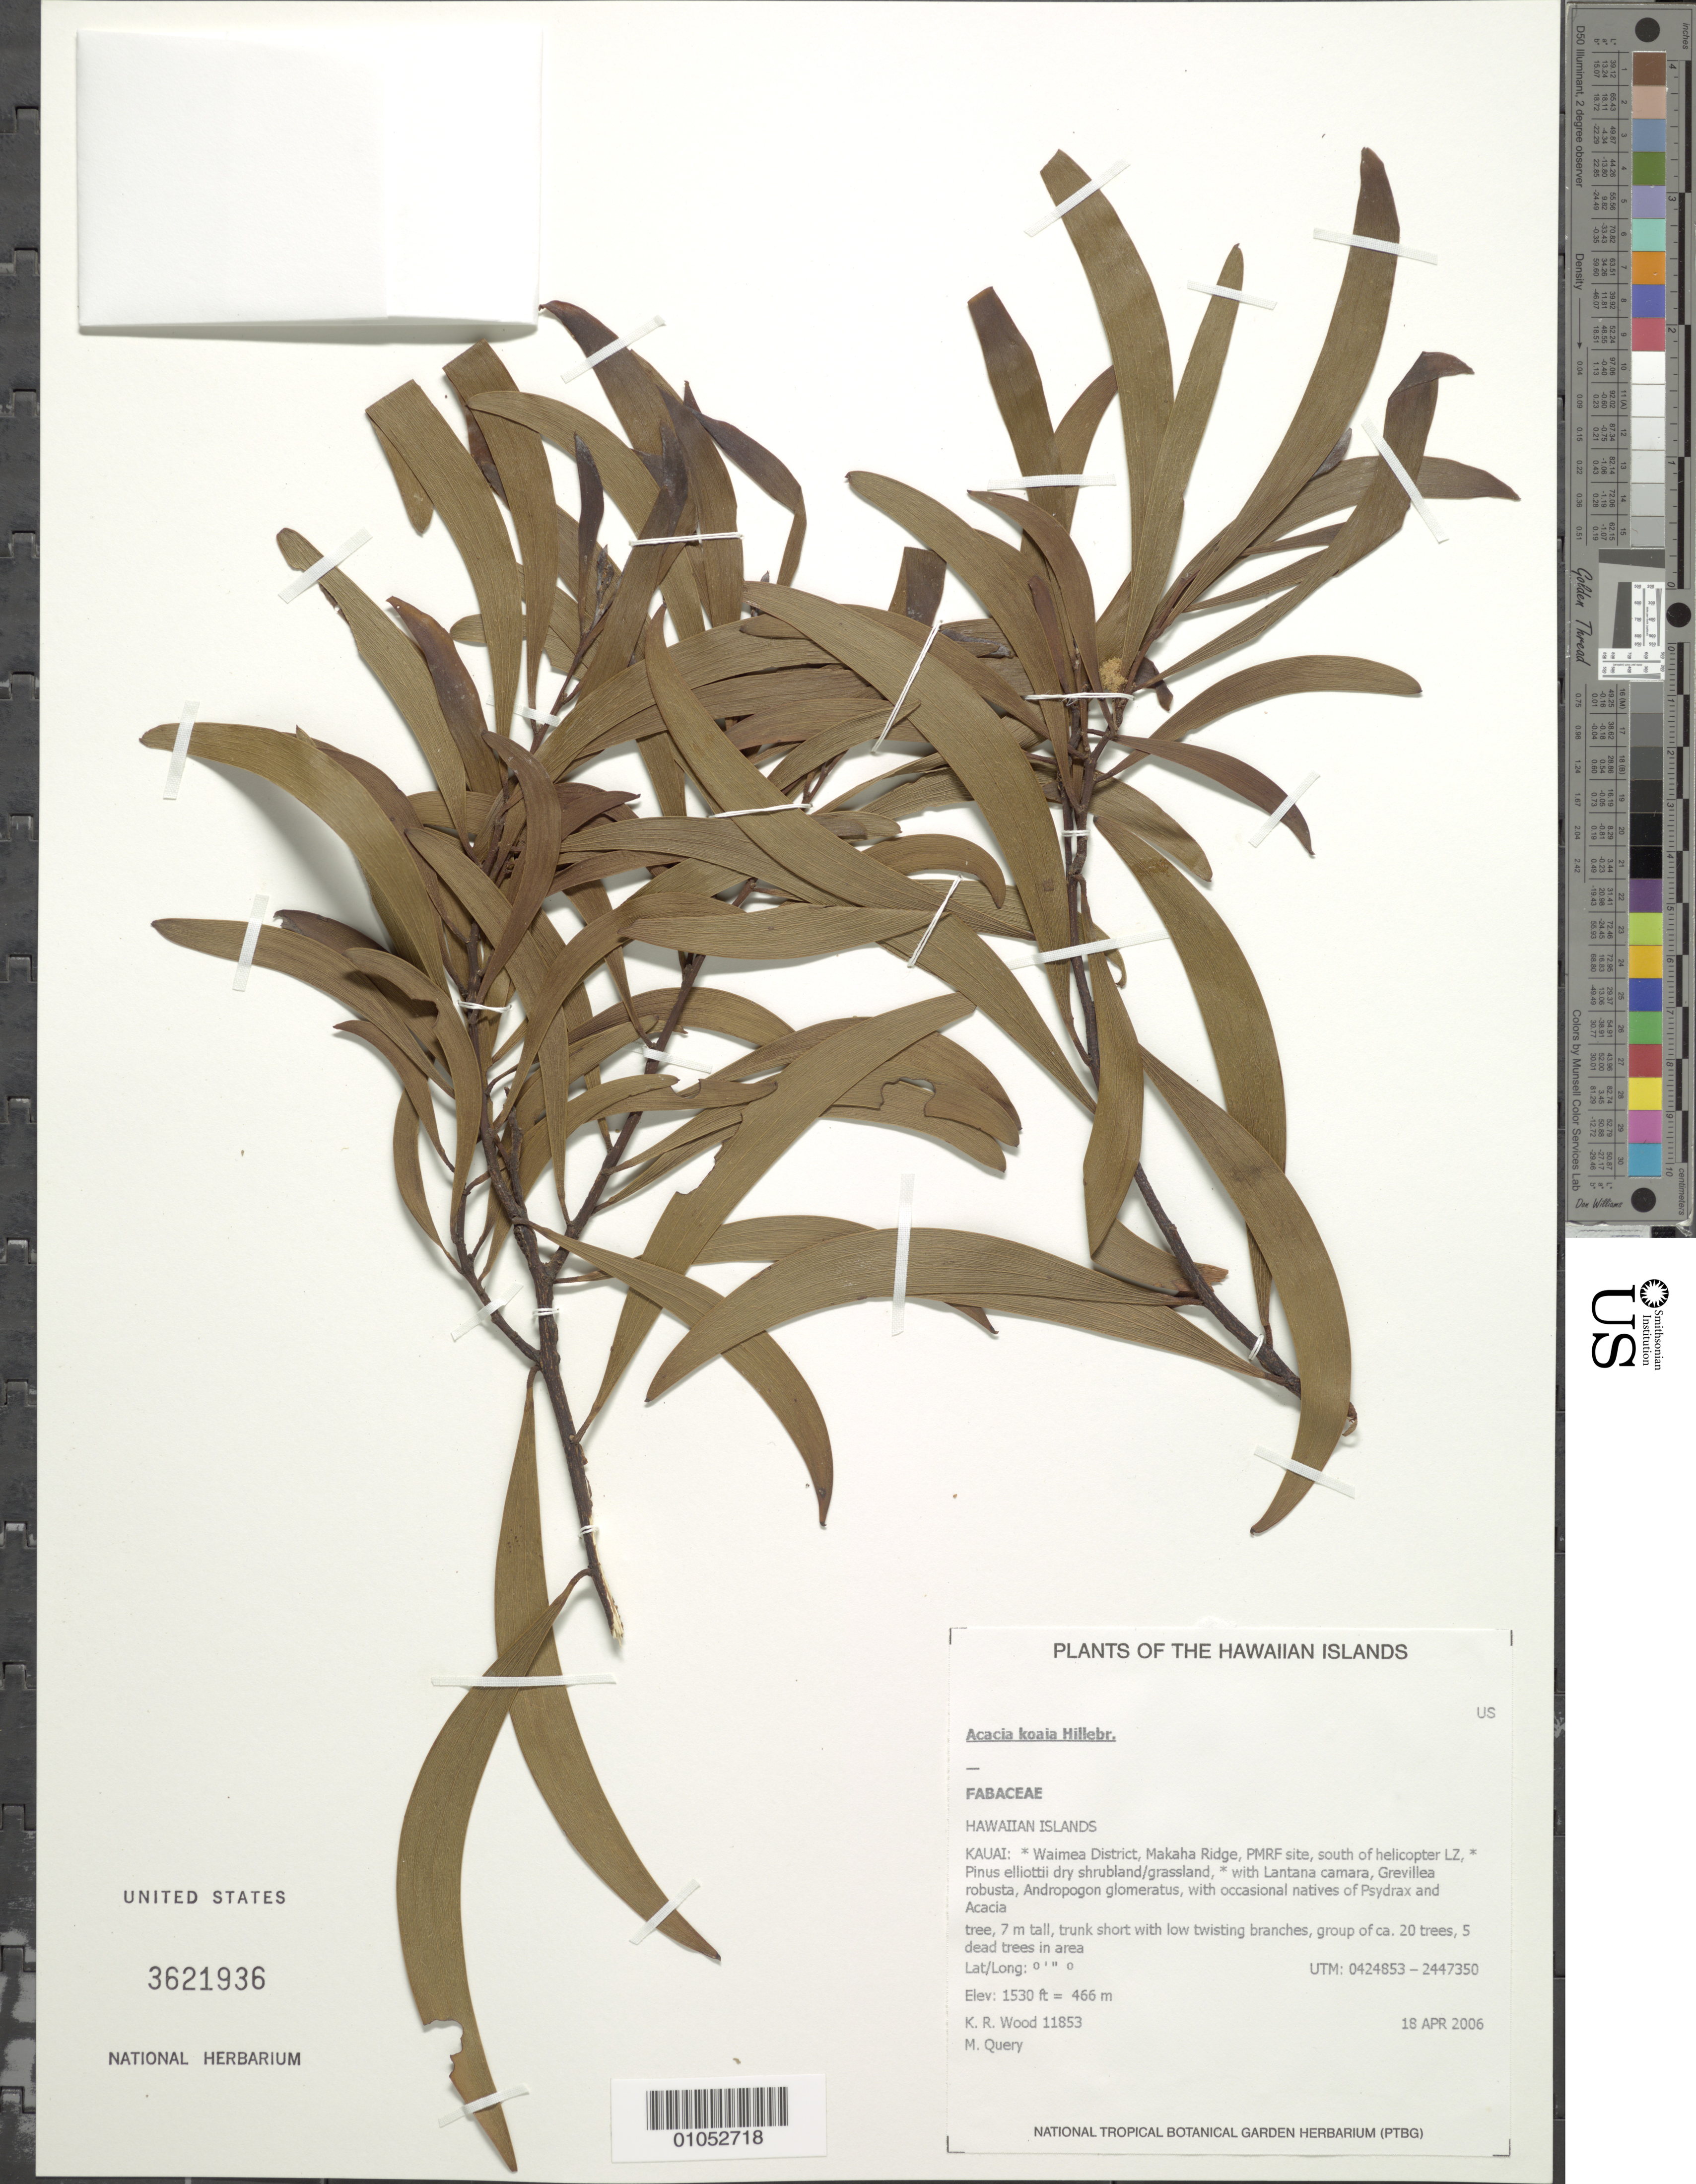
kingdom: Plantae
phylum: Tracheophyta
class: Magnoliopsida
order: Fabales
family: Fabaceae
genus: Acacia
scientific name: Acacia koaia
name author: Hillebr.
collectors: K. R. Wood & M. Query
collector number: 11853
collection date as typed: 18 Apr 2006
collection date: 2006-04-18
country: United States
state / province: Hawaii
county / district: Kauai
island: Kaua'i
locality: Waimea District, Makaha Ridge, PMRF site, south of helicpter LZ.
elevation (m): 466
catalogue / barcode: US 3621936